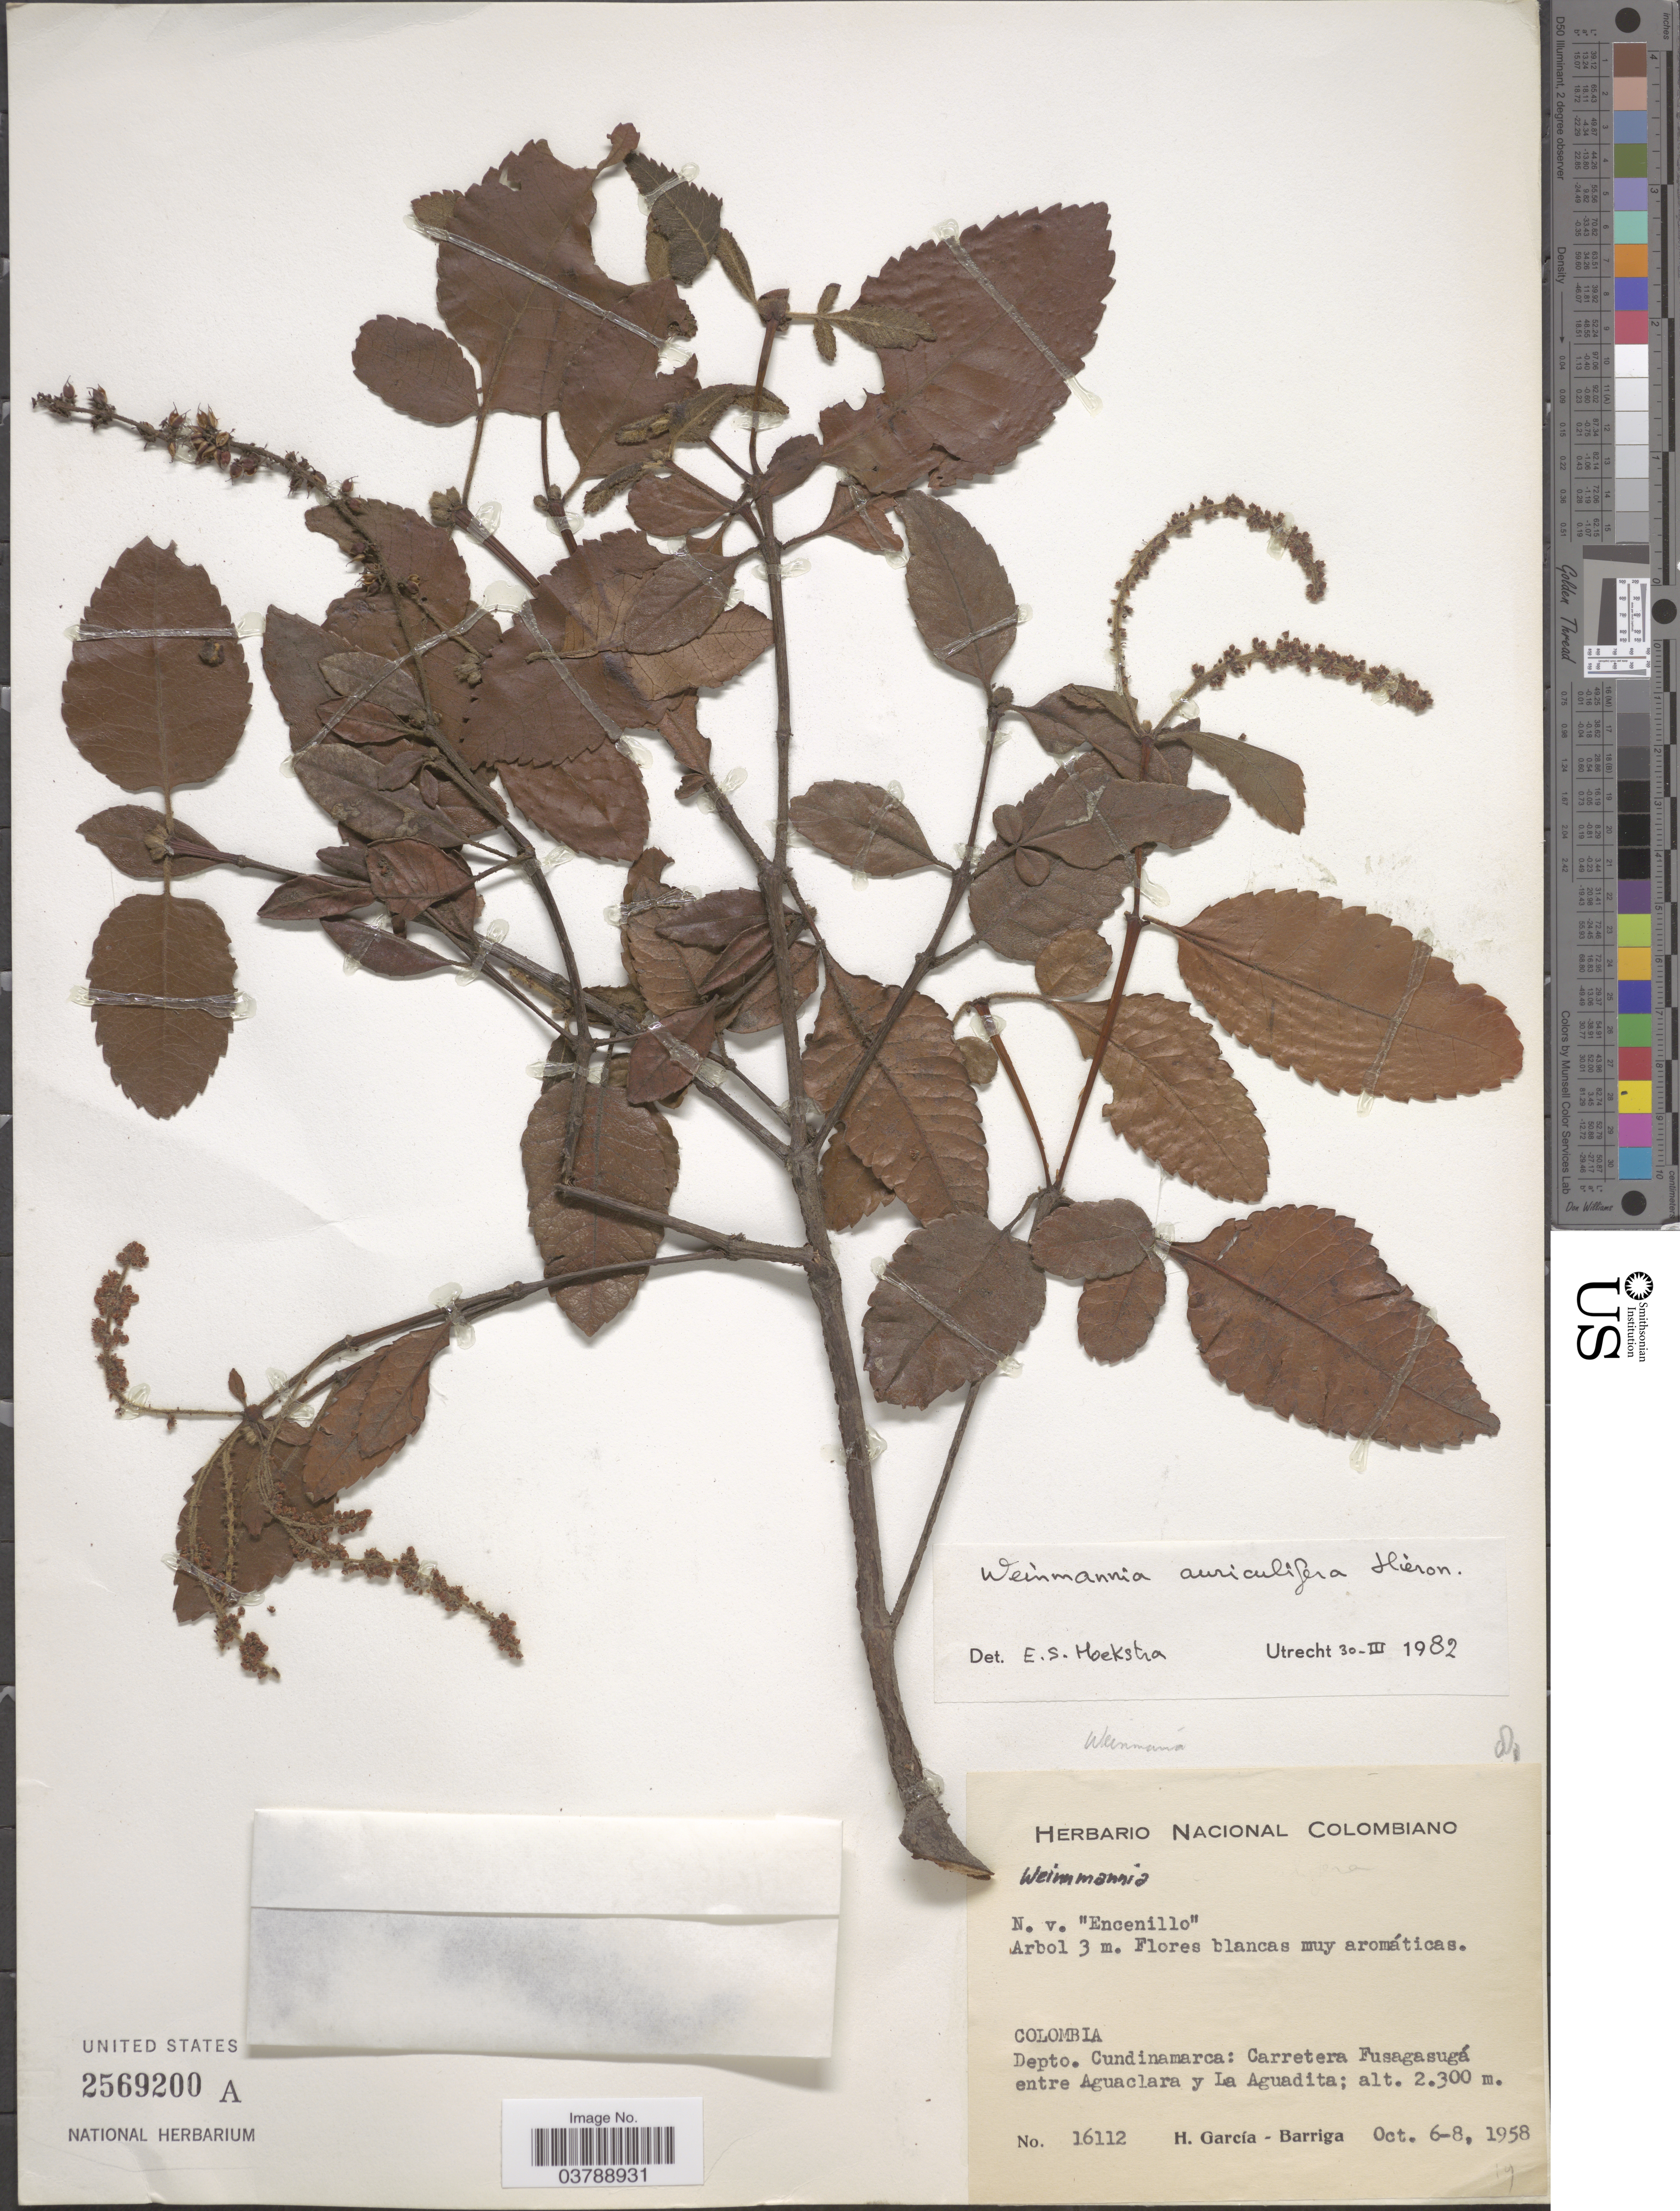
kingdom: Plantae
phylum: Tracheophyta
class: Magnoliopsida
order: Oxalidales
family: Cunoniaceae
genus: Weinmannia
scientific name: Weinmannia auriculifera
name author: Hieron.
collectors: H. García Barriga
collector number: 16112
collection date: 1958-10-06/1958-10-08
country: Colombia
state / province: Cundinamarca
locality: Depto. Cundinamarca: Carretera Fusagasugá entre Aguaclara y La Aguadita.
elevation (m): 2300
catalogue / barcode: US 2569200A